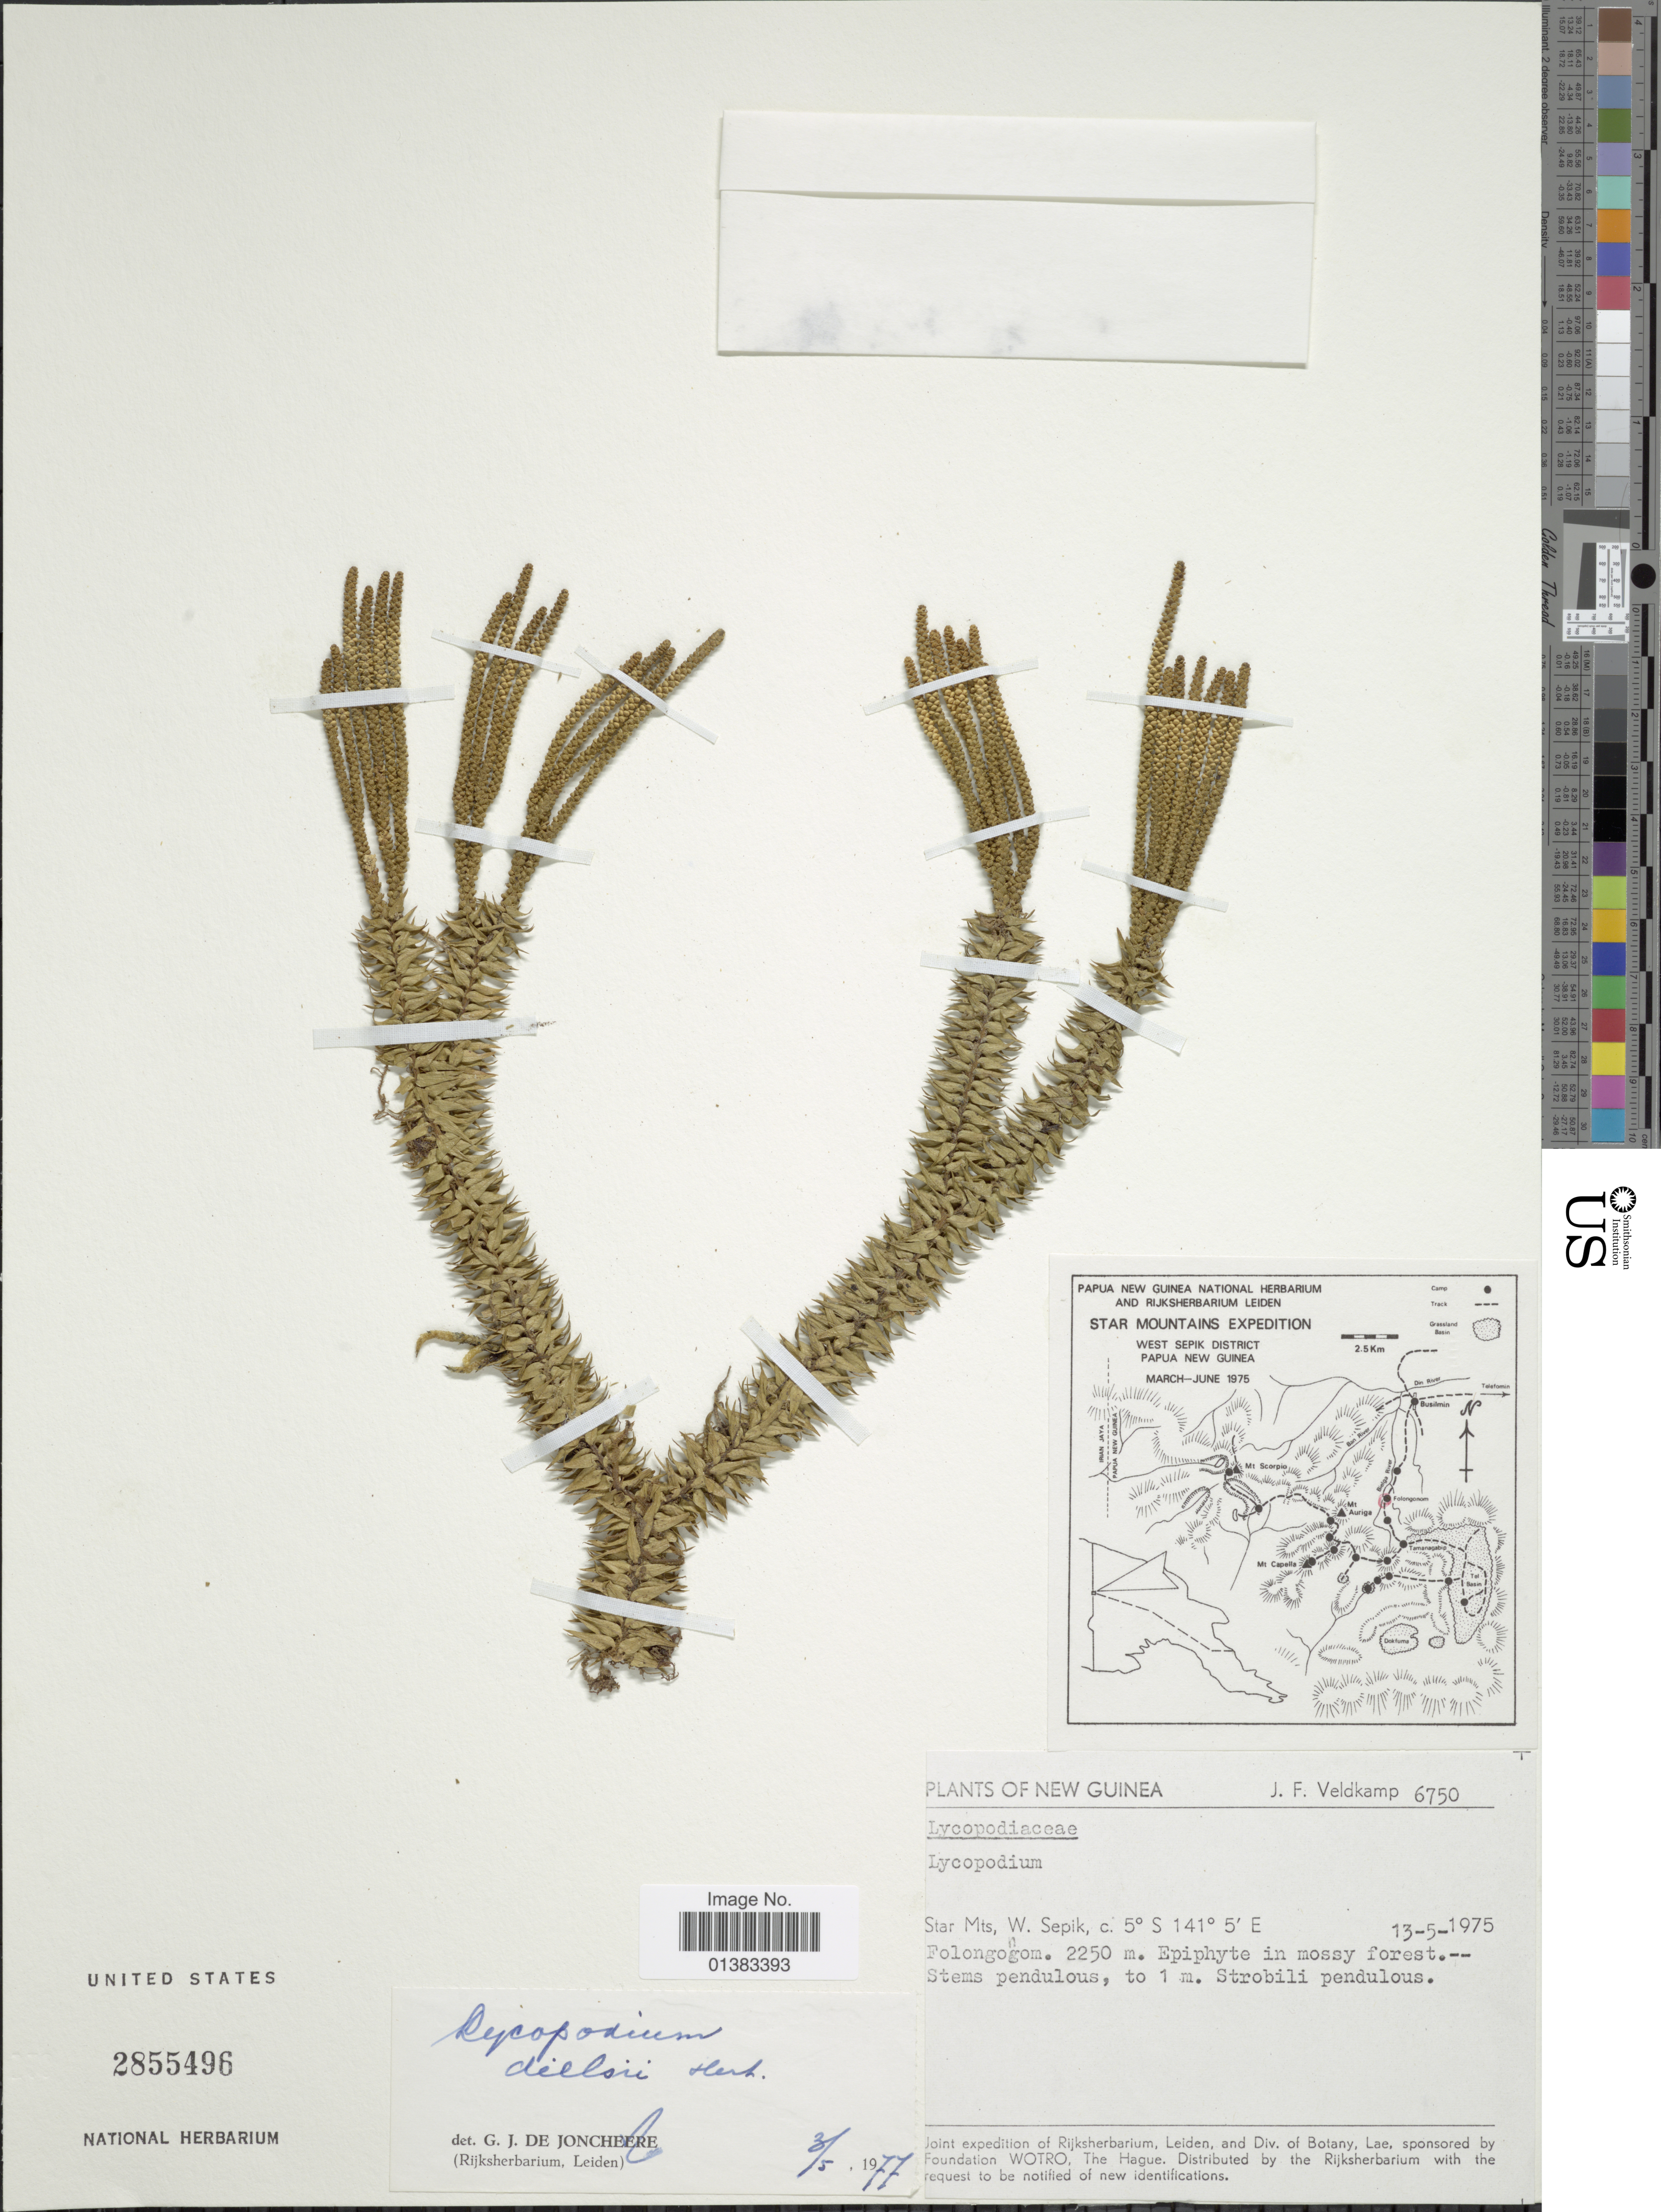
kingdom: Plantae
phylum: Tracheophyta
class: Lycopodiopsida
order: Lycopodiales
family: Lycopodiaceae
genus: Phlegmariurus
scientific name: Phlegmariurus hellwigii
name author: (Warb.) A. R. Field & Bostock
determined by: Field, A. R.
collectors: J. F. Veldkamp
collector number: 6750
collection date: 1975-05-13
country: Papua New Guinea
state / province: Sandaun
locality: Star Mts, W. Sepik, New Guinea, Folongongom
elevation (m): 2250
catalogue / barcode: US 2855496